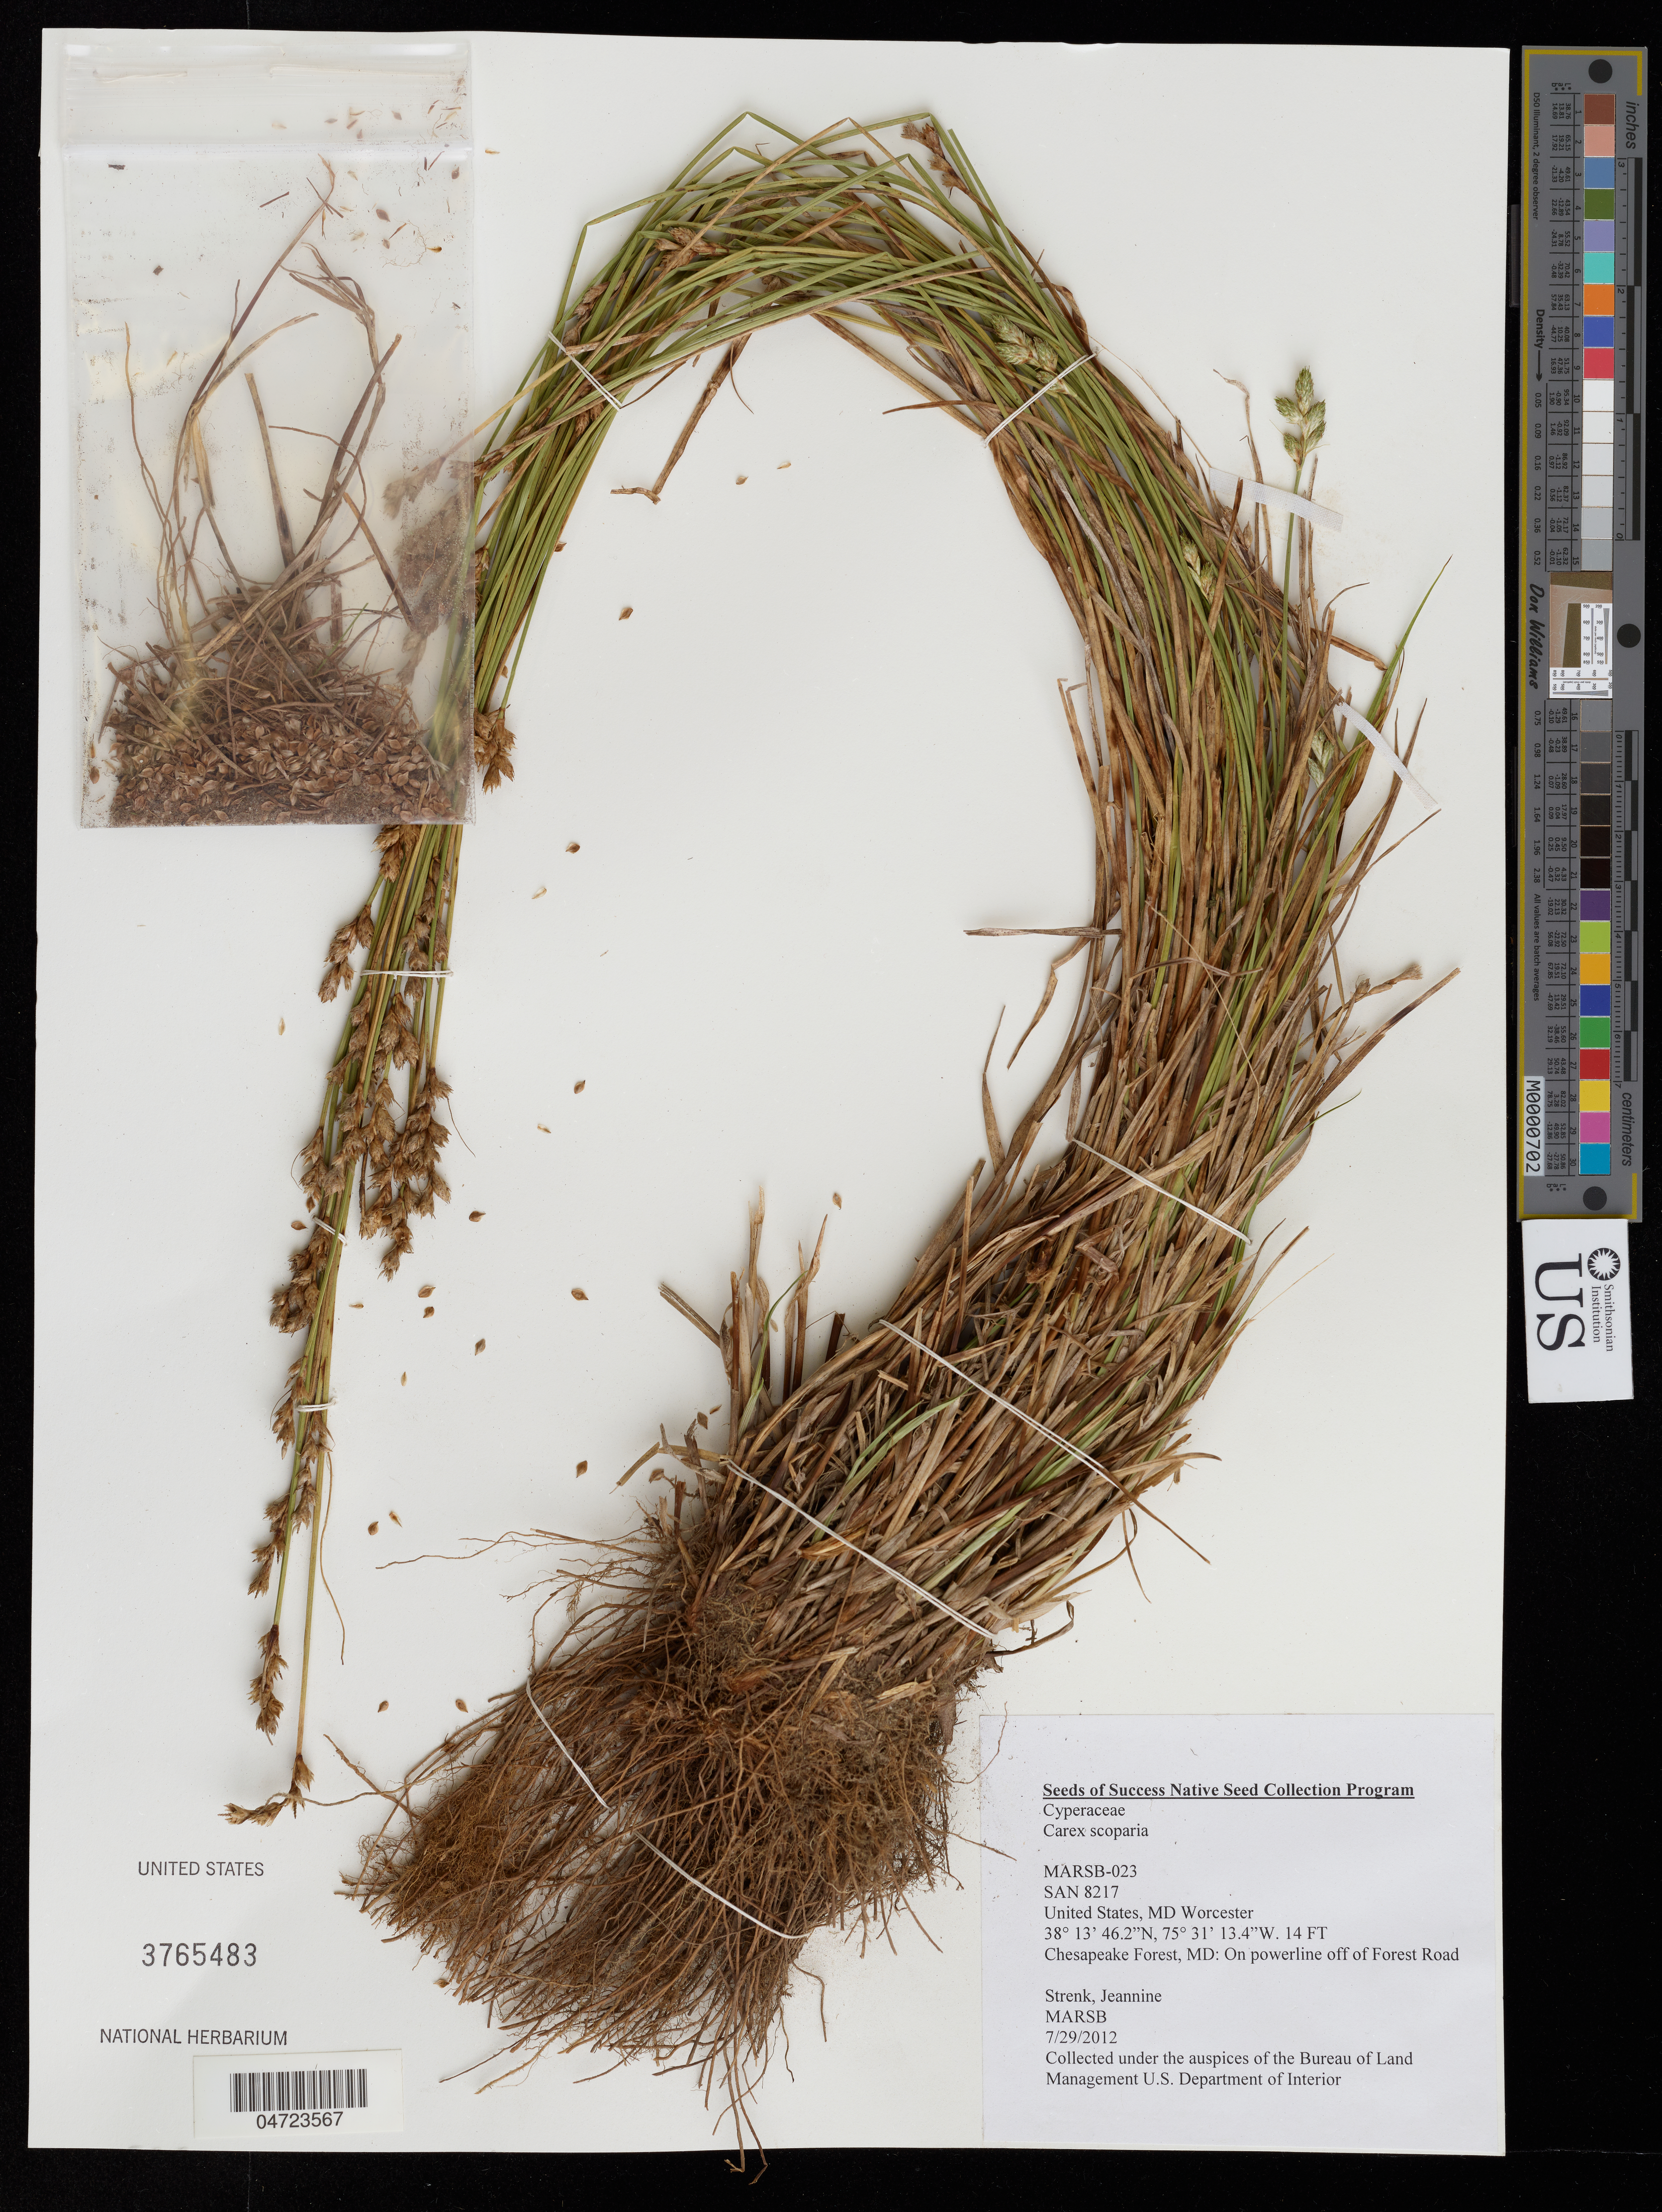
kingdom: Plantae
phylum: Tracheophyta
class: Liliopsida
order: Poales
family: Cyperaceae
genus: Carex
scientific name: Carex scoparia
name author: Schkuhr ex Willd.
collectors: J. Strenk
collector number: MARSB-023/SAN8217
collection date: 2012-07-29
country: United States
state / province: Maryland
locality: Worcester. Chesapeake Forest, MD: On powerline off of Forest Road.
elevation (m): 4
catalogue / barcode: US 3765483